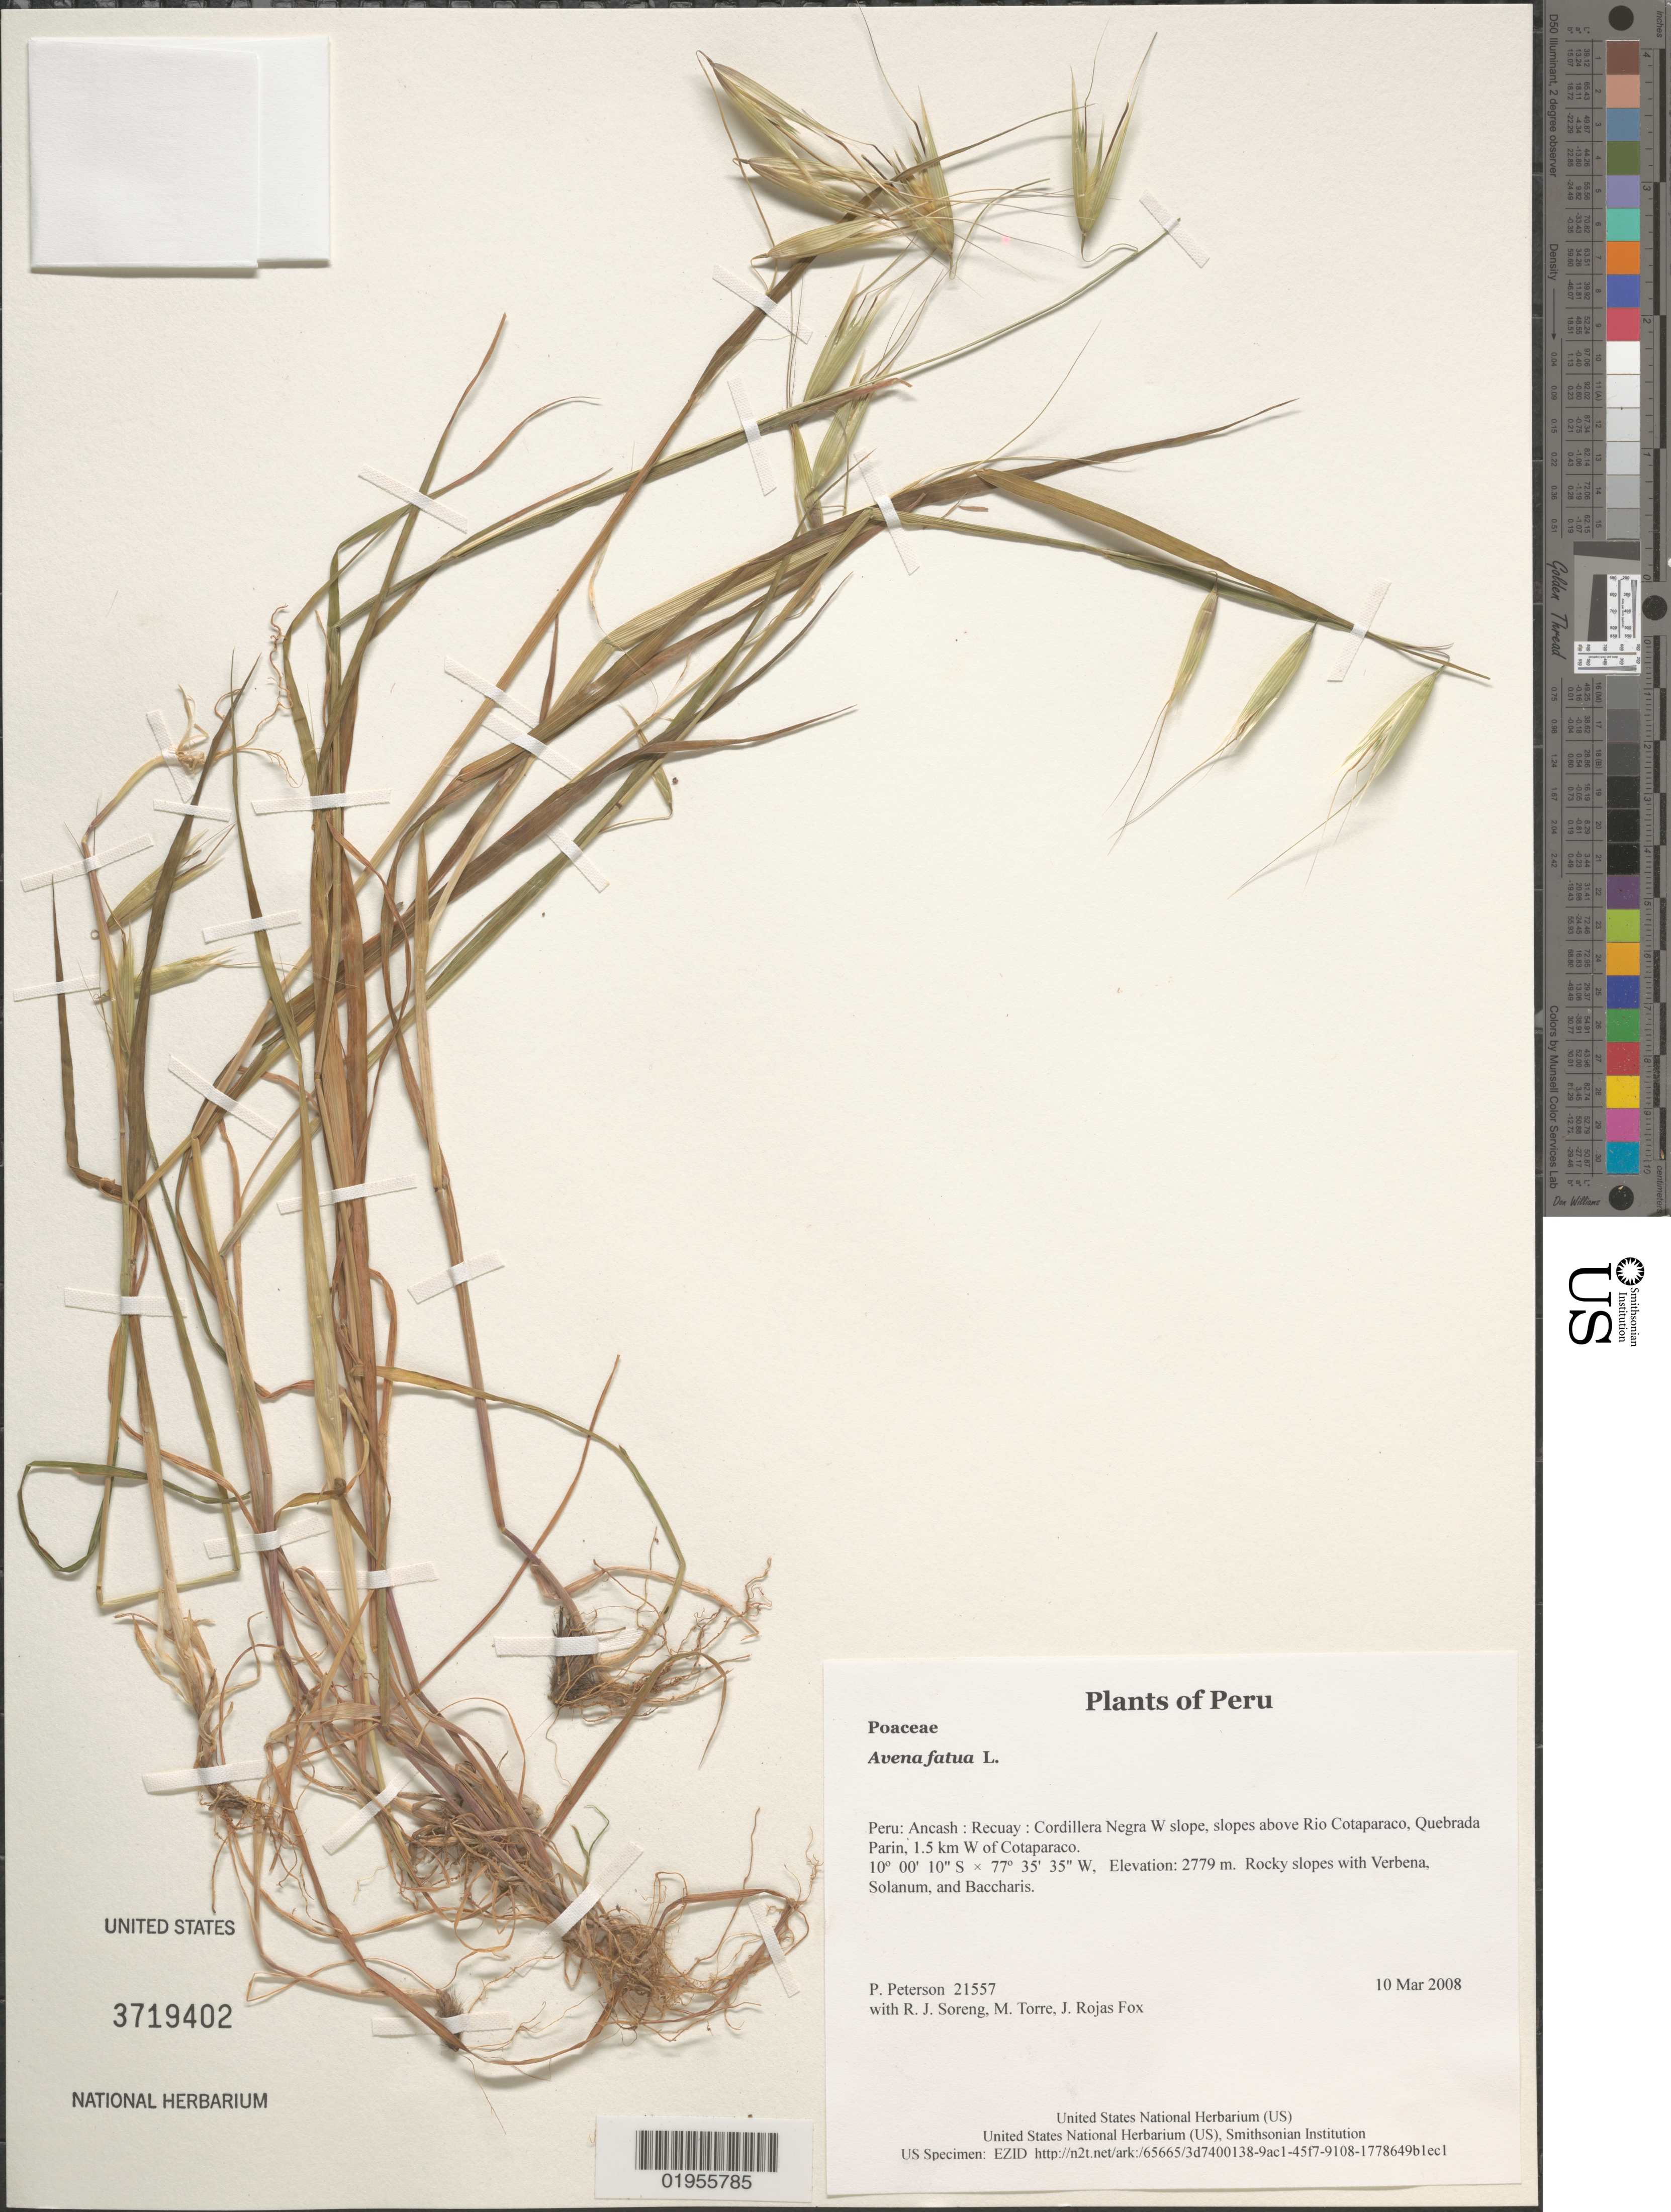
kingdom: Plantae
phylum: Tracheophyta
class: Liliopsida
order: Poales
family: Poaceae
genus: Avena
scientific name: Avena fatua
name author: L.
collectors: P. M. Peterson, R. J. Soreng, M. Torre & J. Rojas Fox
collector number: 21557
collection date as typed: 10 Mar 2008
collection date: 2008-03-10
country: Peru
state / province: Ancash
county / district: Recuay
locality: Cordillera Negra W slope, slopes above Rio Cotaparaco, Quebrada Parin, 1.5 km W of Cotaparaco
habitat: Rocky slopes with Verbena, Solanum, and Baccharis.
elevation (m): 2779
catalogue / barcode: US 3719402